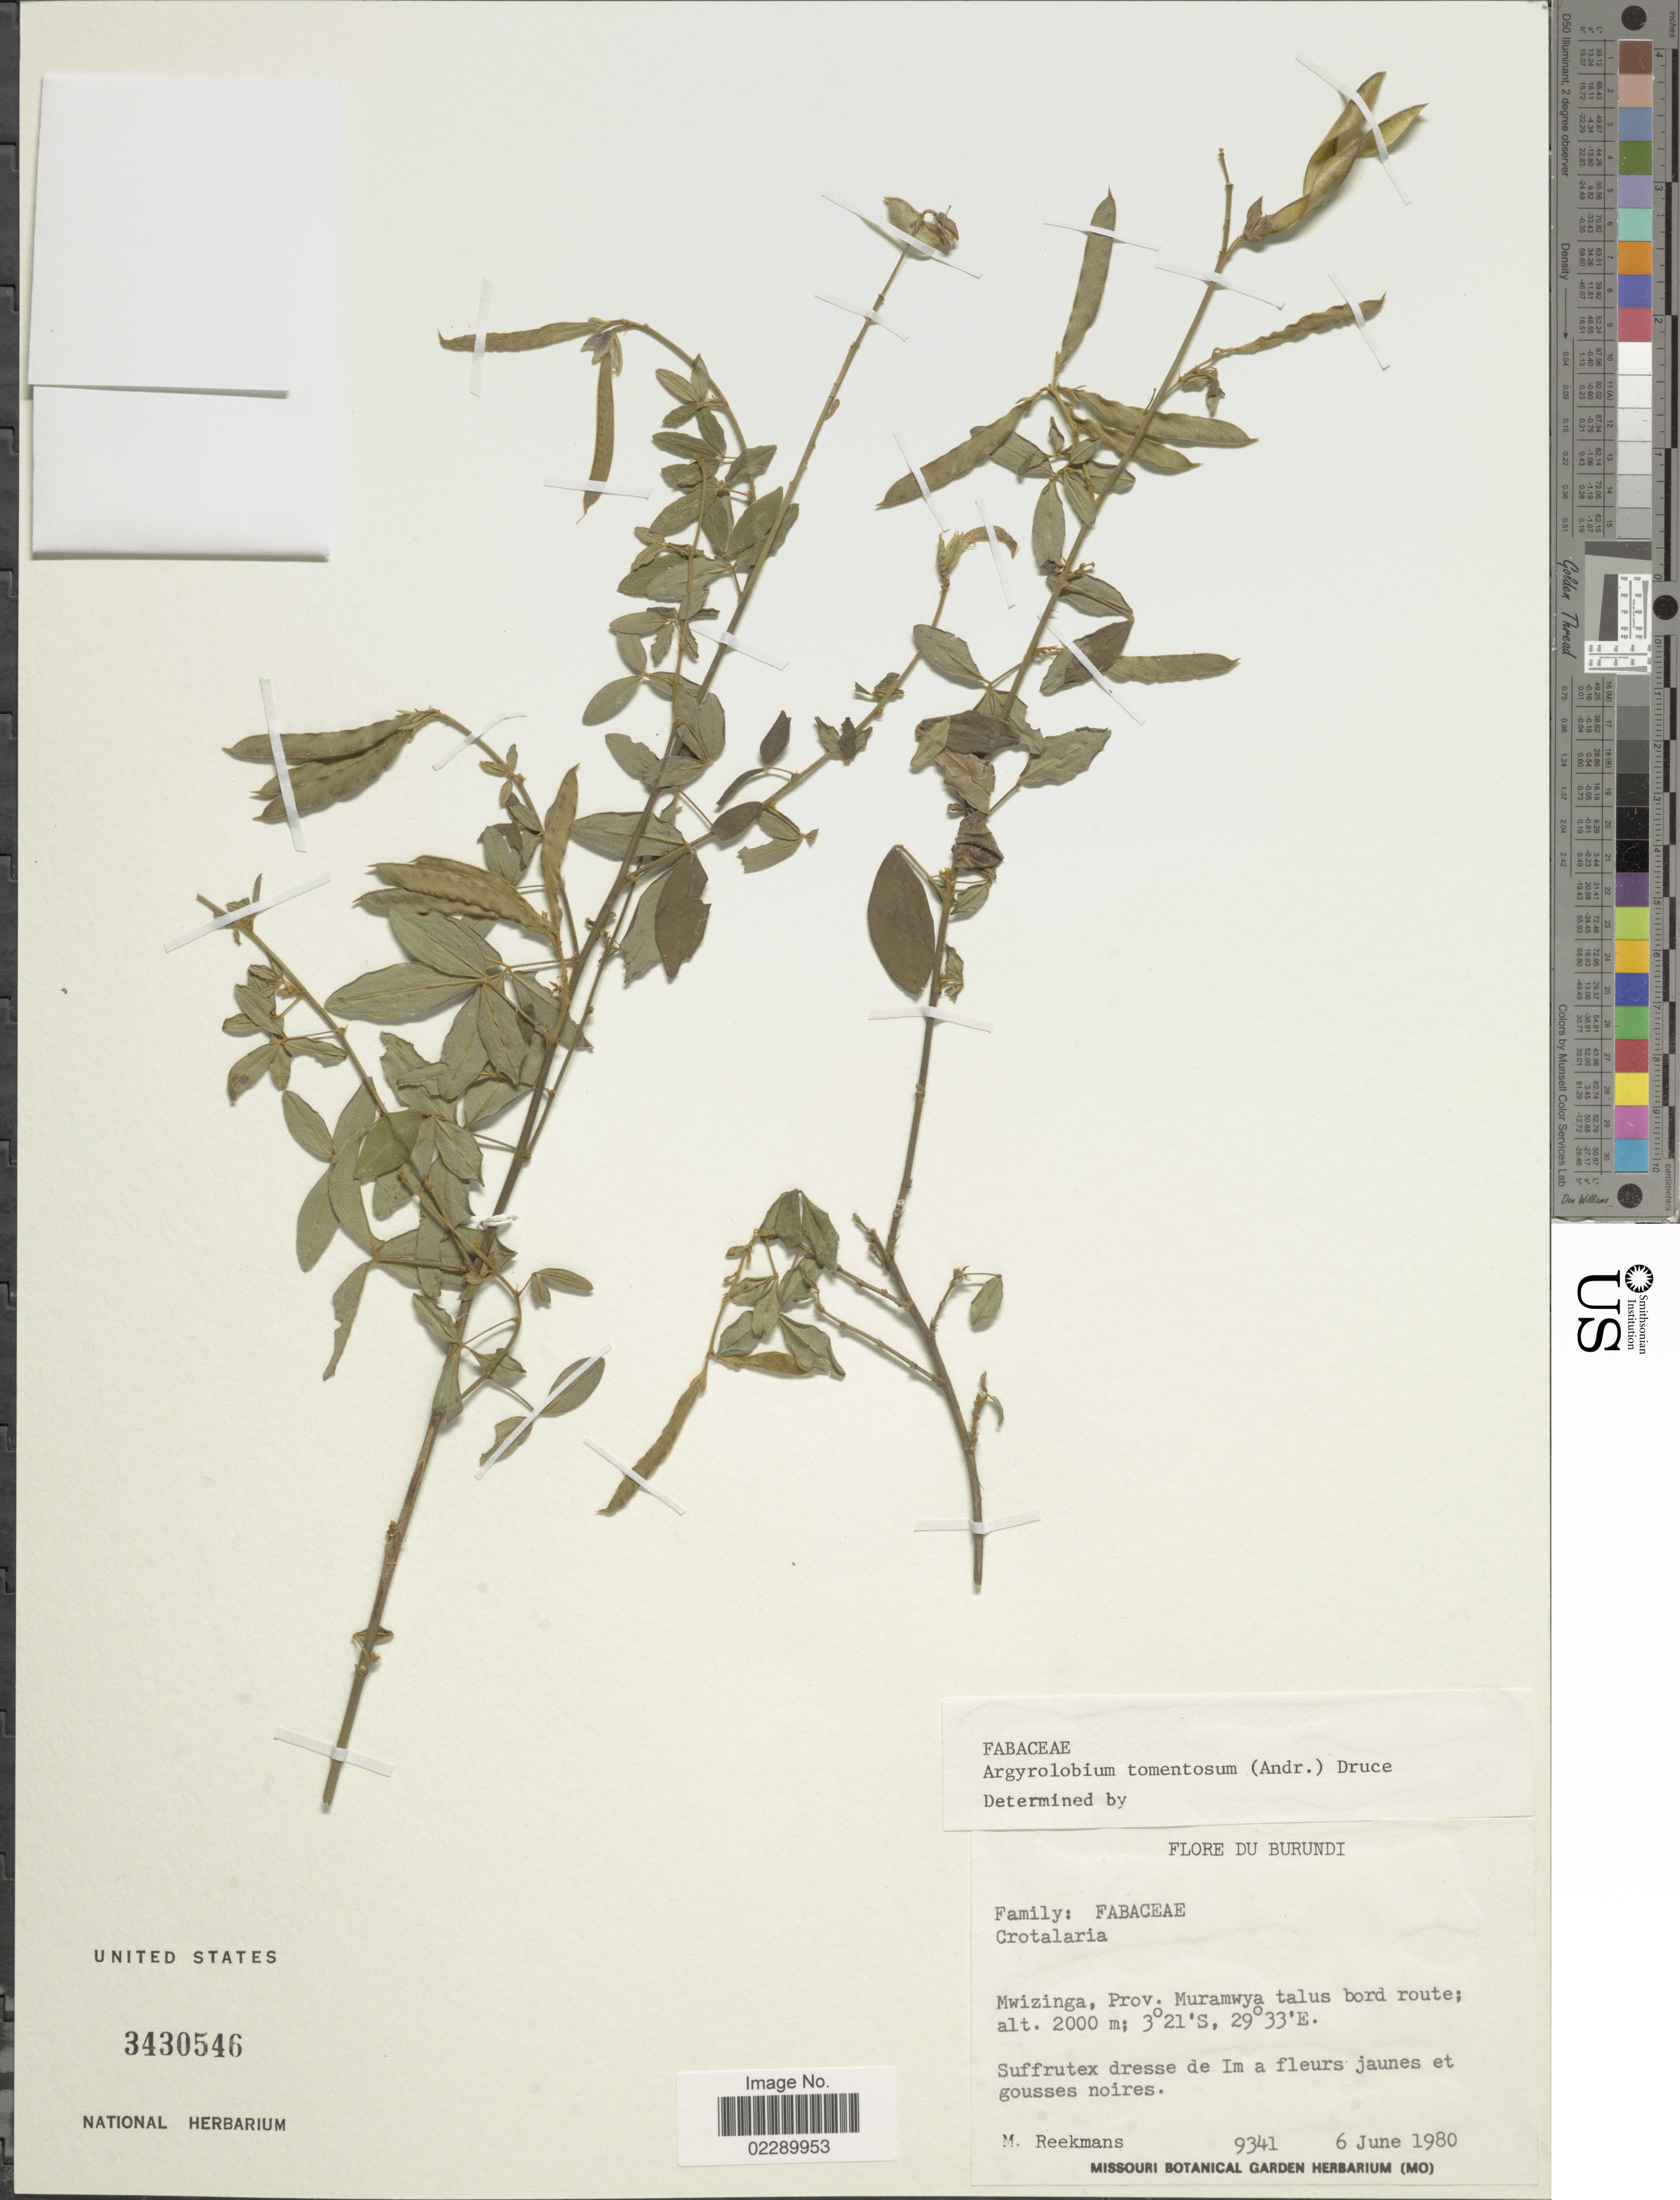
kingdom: Plantae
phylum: Tracheophyta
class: Magnoliopsida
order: Fabales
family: Fabaceae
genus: Argyrolobium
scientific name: Argyrolobium tomentosum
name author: (Andrews) Druce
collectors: M. Reekmans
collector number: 9341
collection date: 1980-06-06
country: Burundi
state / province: Muramvya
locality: Mwizinga, Prov. Muramwya, talus bord route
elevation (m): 2000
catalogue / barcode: US 3430546